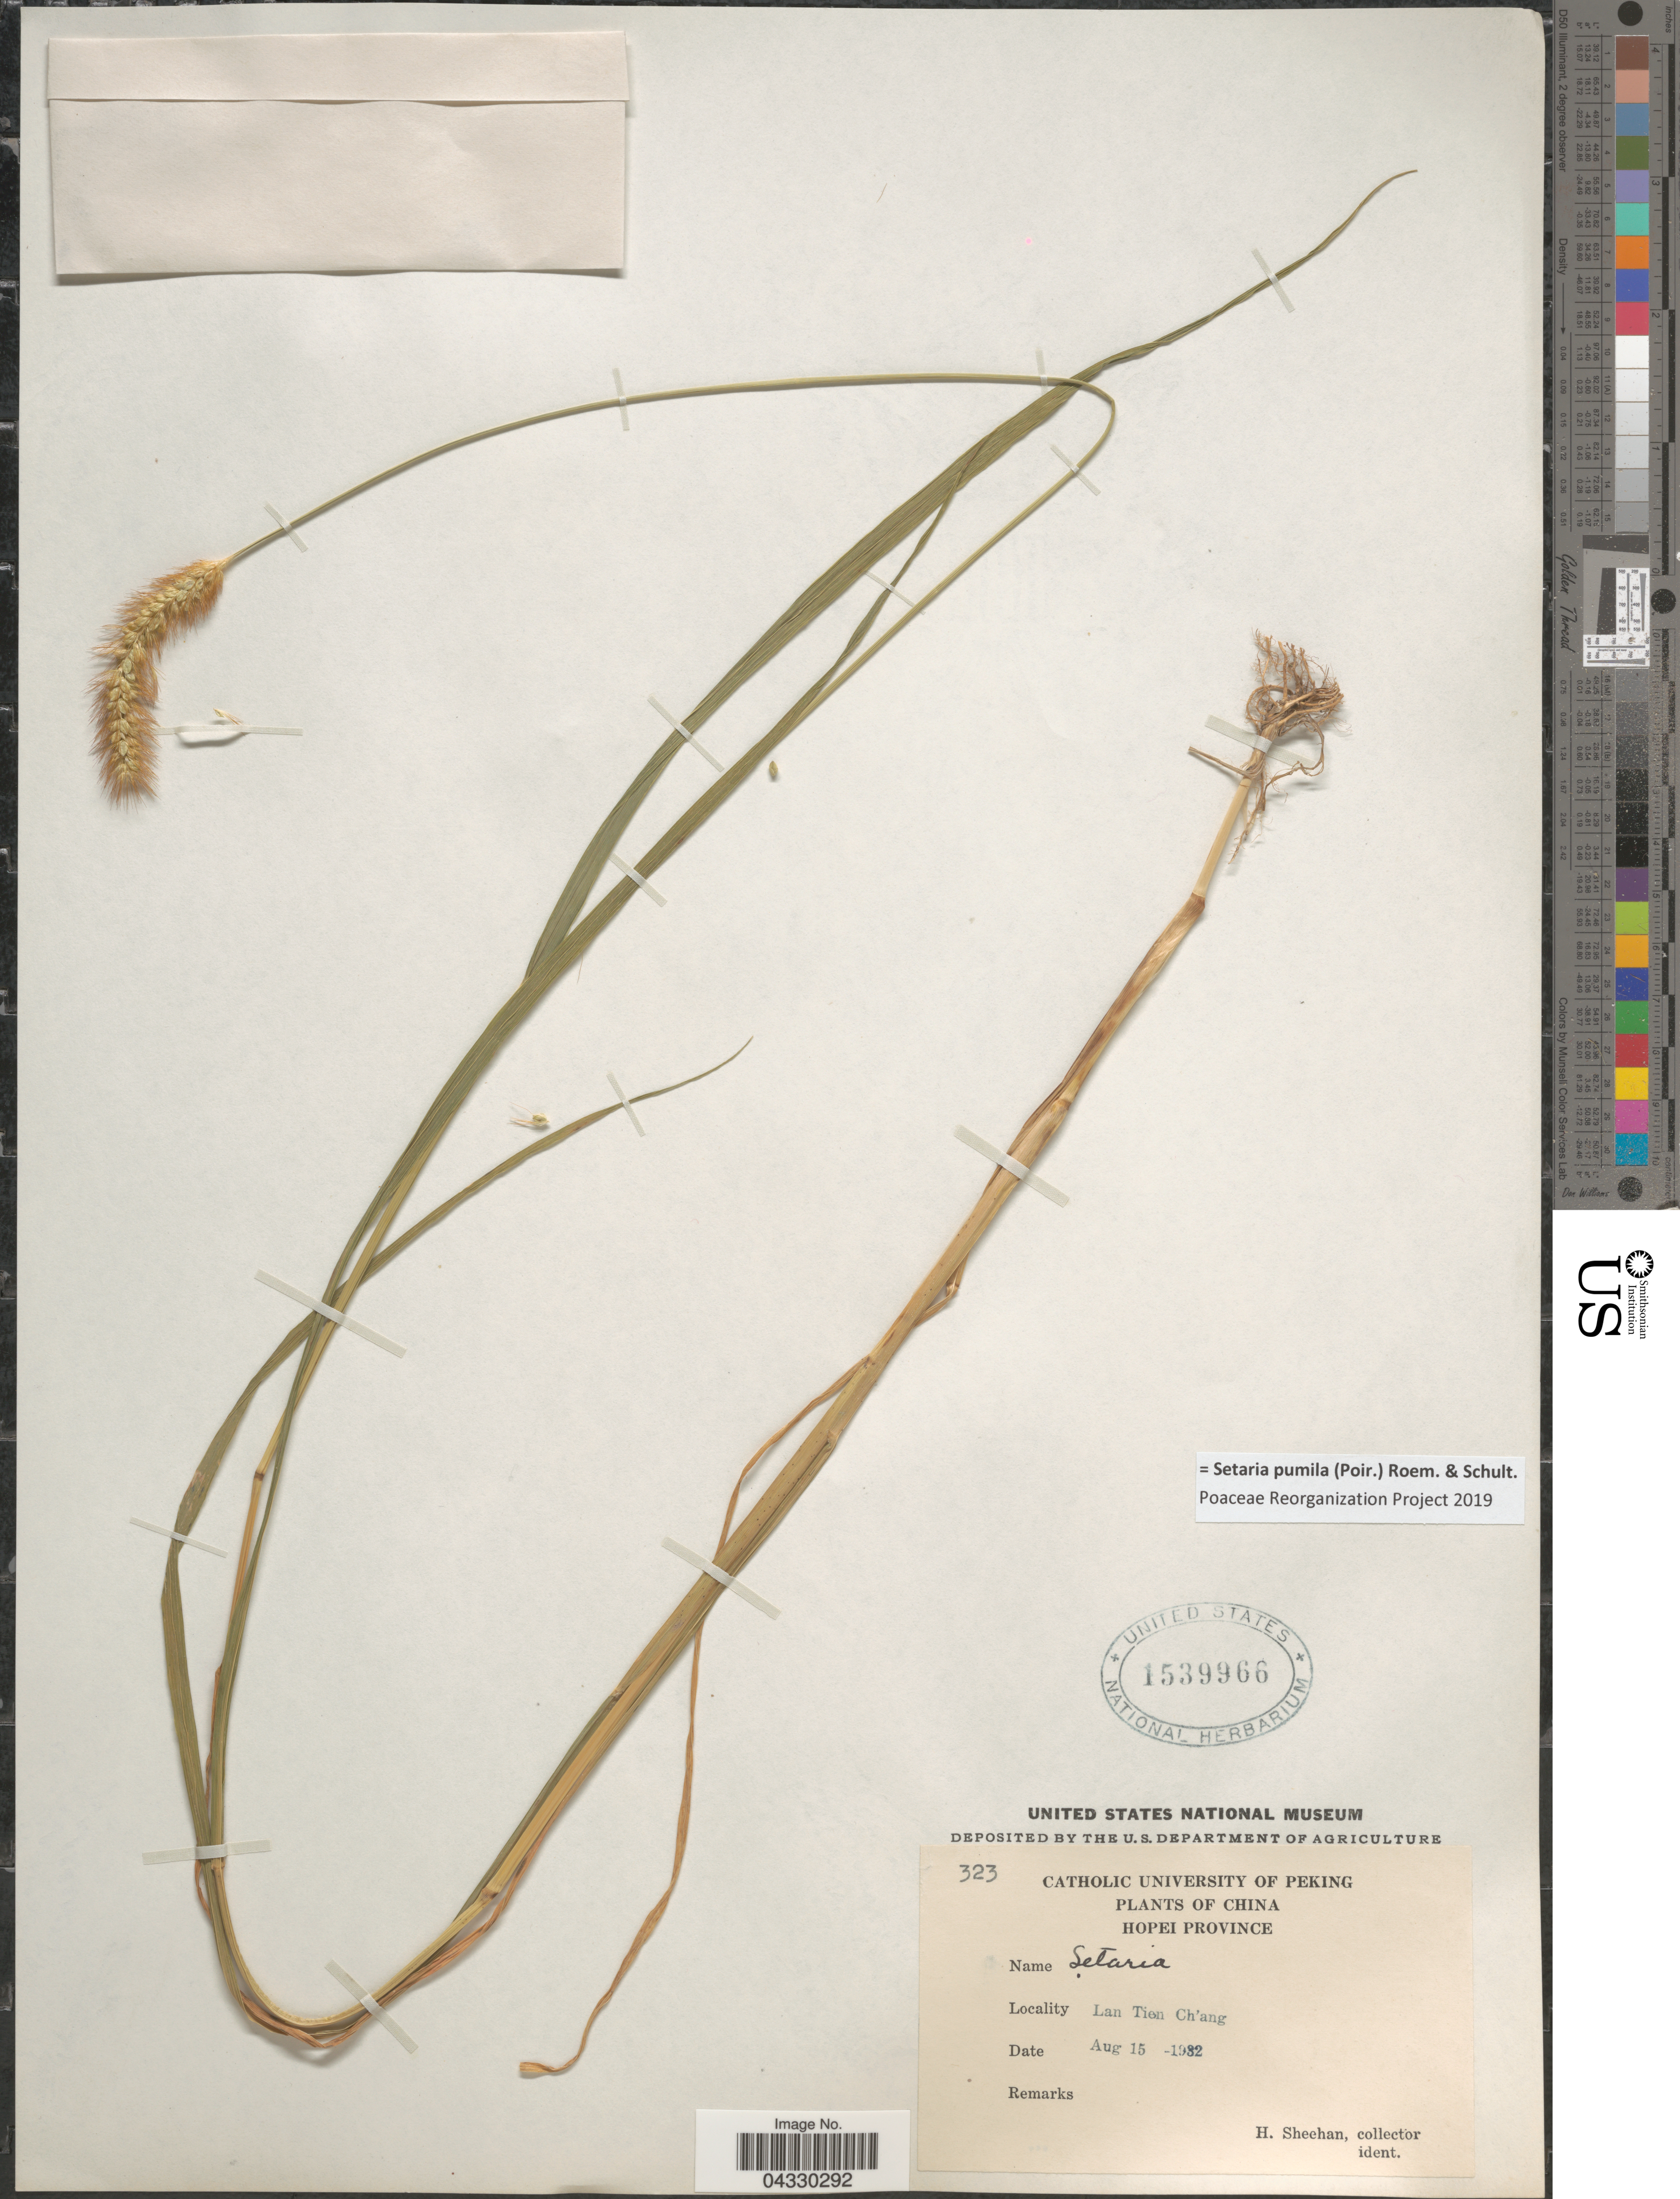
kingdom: Plantae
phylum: Tracheophyta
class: Liliopsida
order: Poales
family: Poaceae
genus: Setaria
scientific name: Setaria pumila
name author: (Poir.) Roem. & Schult.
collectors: H. Sheehan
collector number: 323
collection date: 1932-08-15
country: China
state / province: Hebei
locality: Hopei Province. Lan Tien Ch'ang.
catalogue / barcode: US 1539966